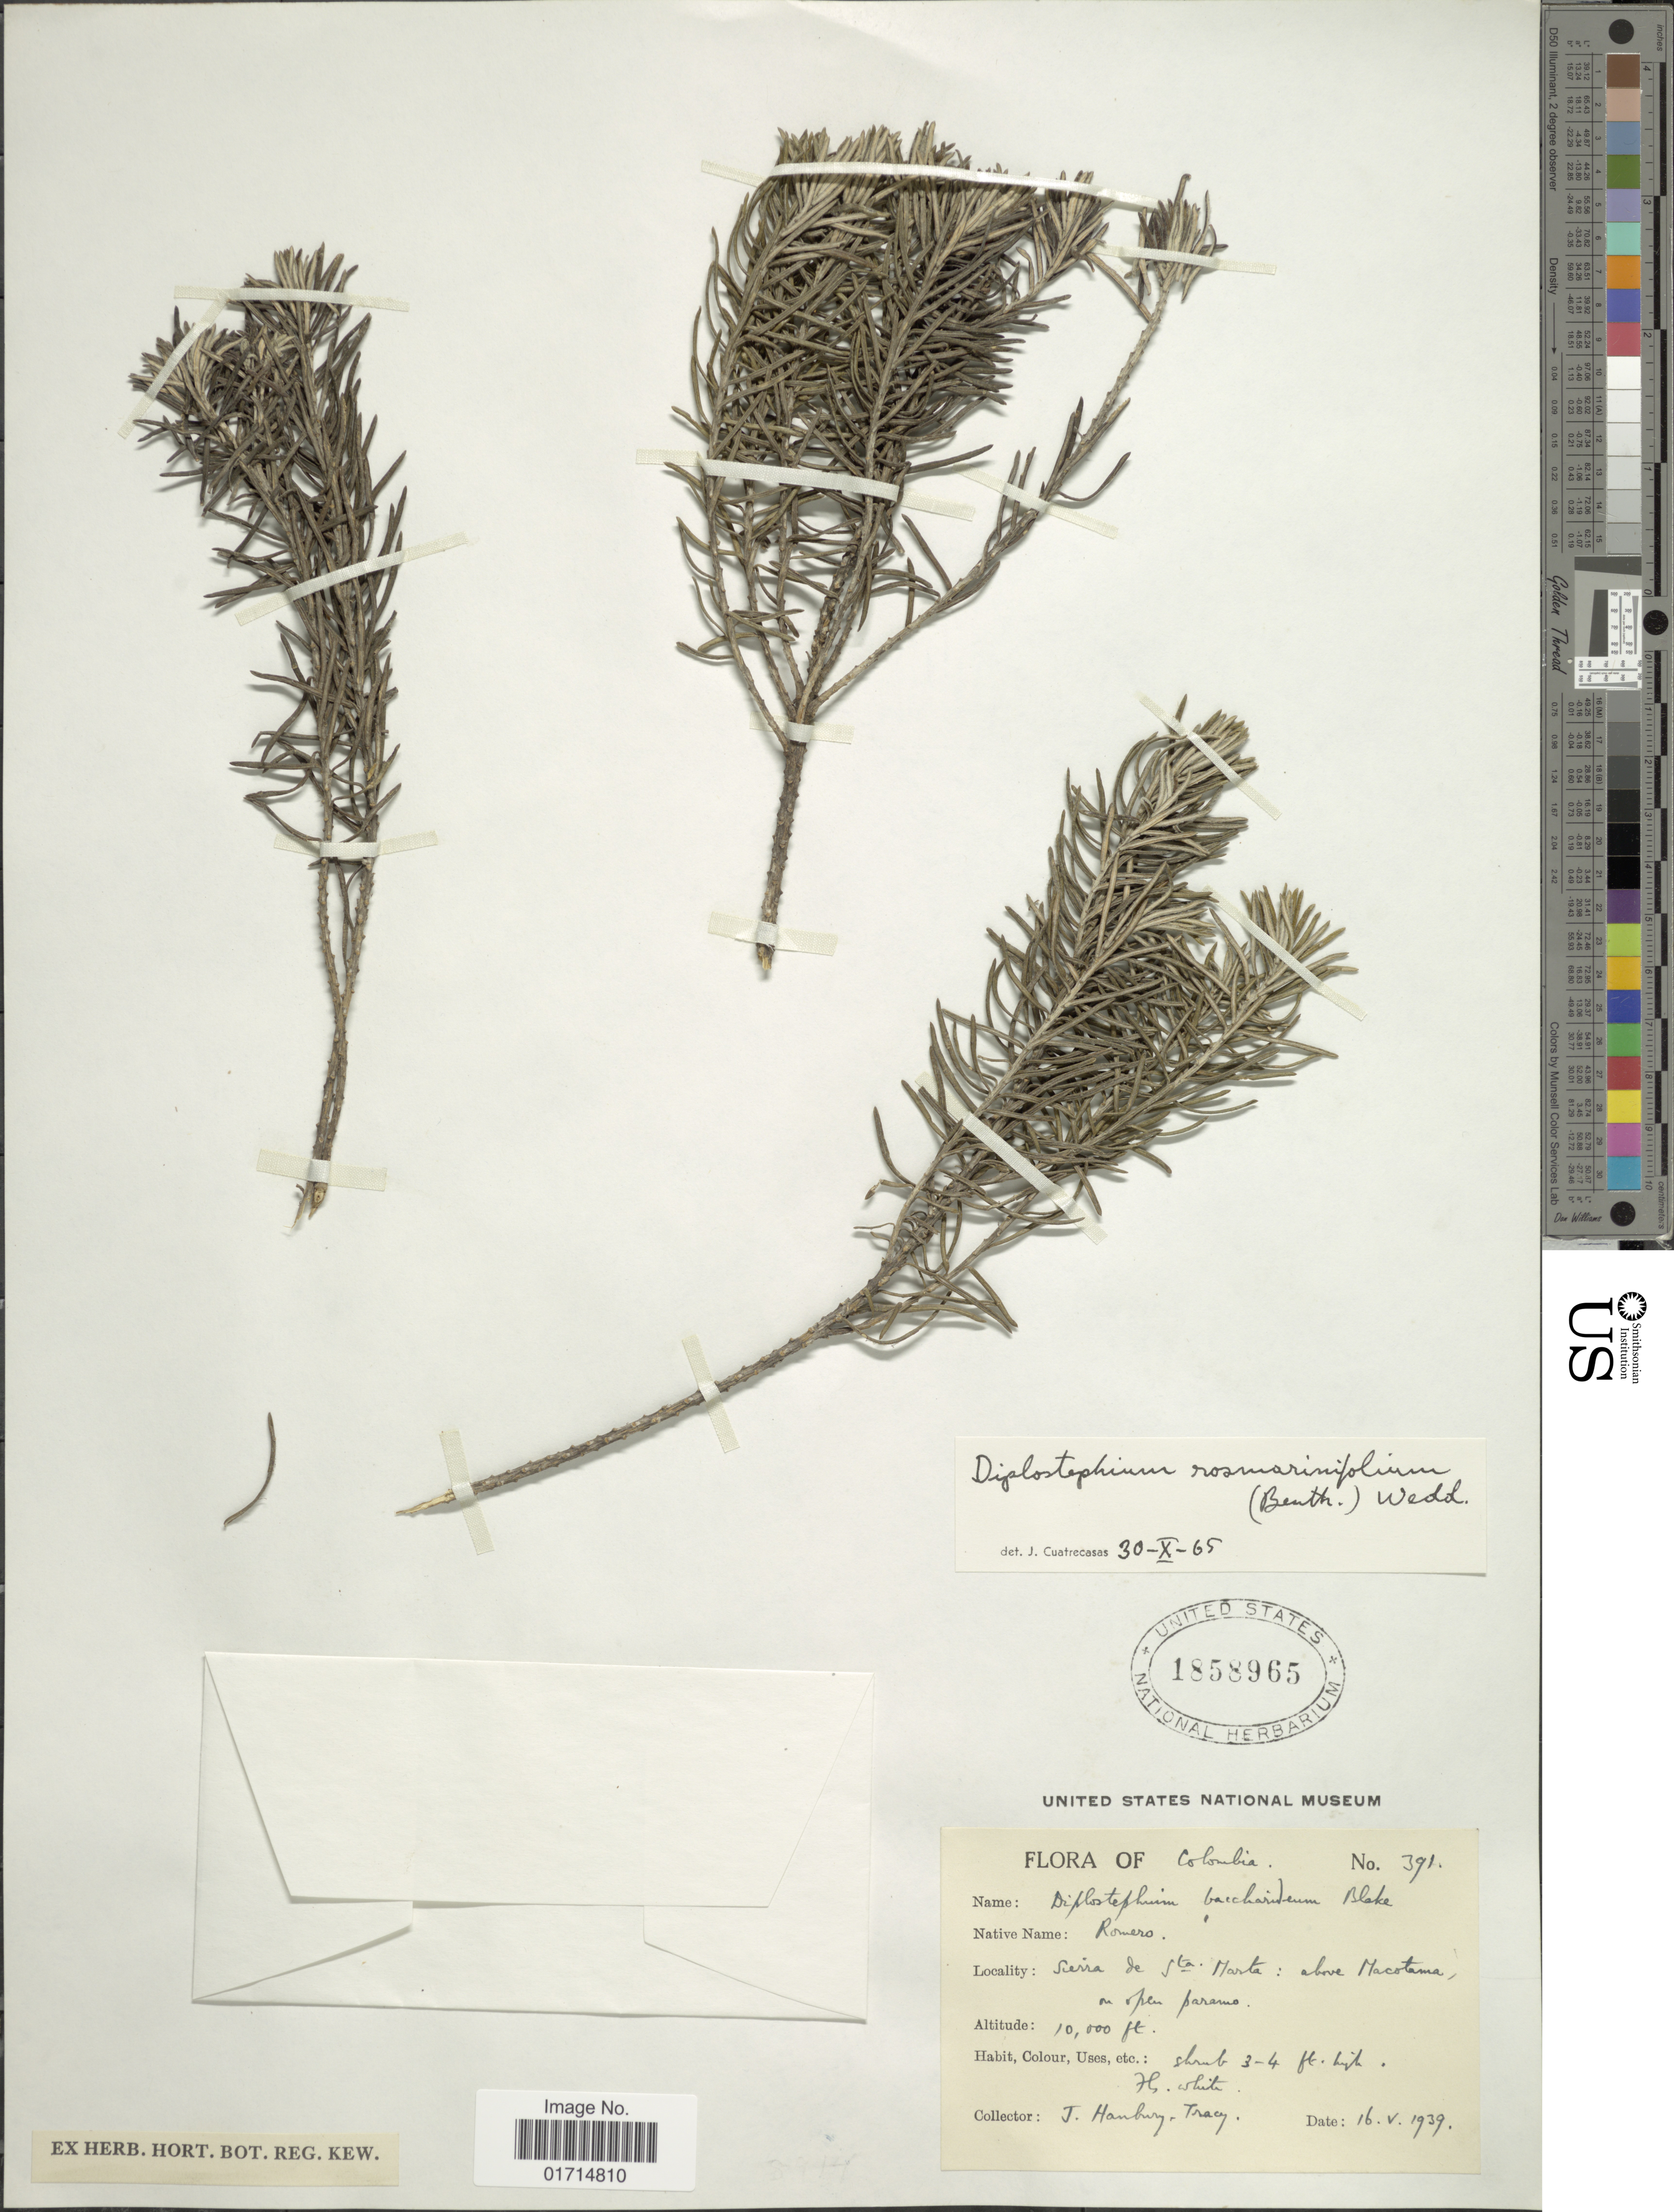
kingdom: Plantae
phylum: Tracheophyta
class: Magnoliopsida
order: Asterales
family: Asteraceae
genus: Diplostephium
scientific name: Diplostephium rosmarinifolium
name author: (Benth.) Wedd.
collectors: J. Hanbury-Tracy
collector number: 391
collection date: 1939-05-16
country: Colombia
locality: Colombia. Sierra de Sta. Marta: above Macotama, on open paramo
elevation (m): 3048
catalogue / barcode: US 1858965